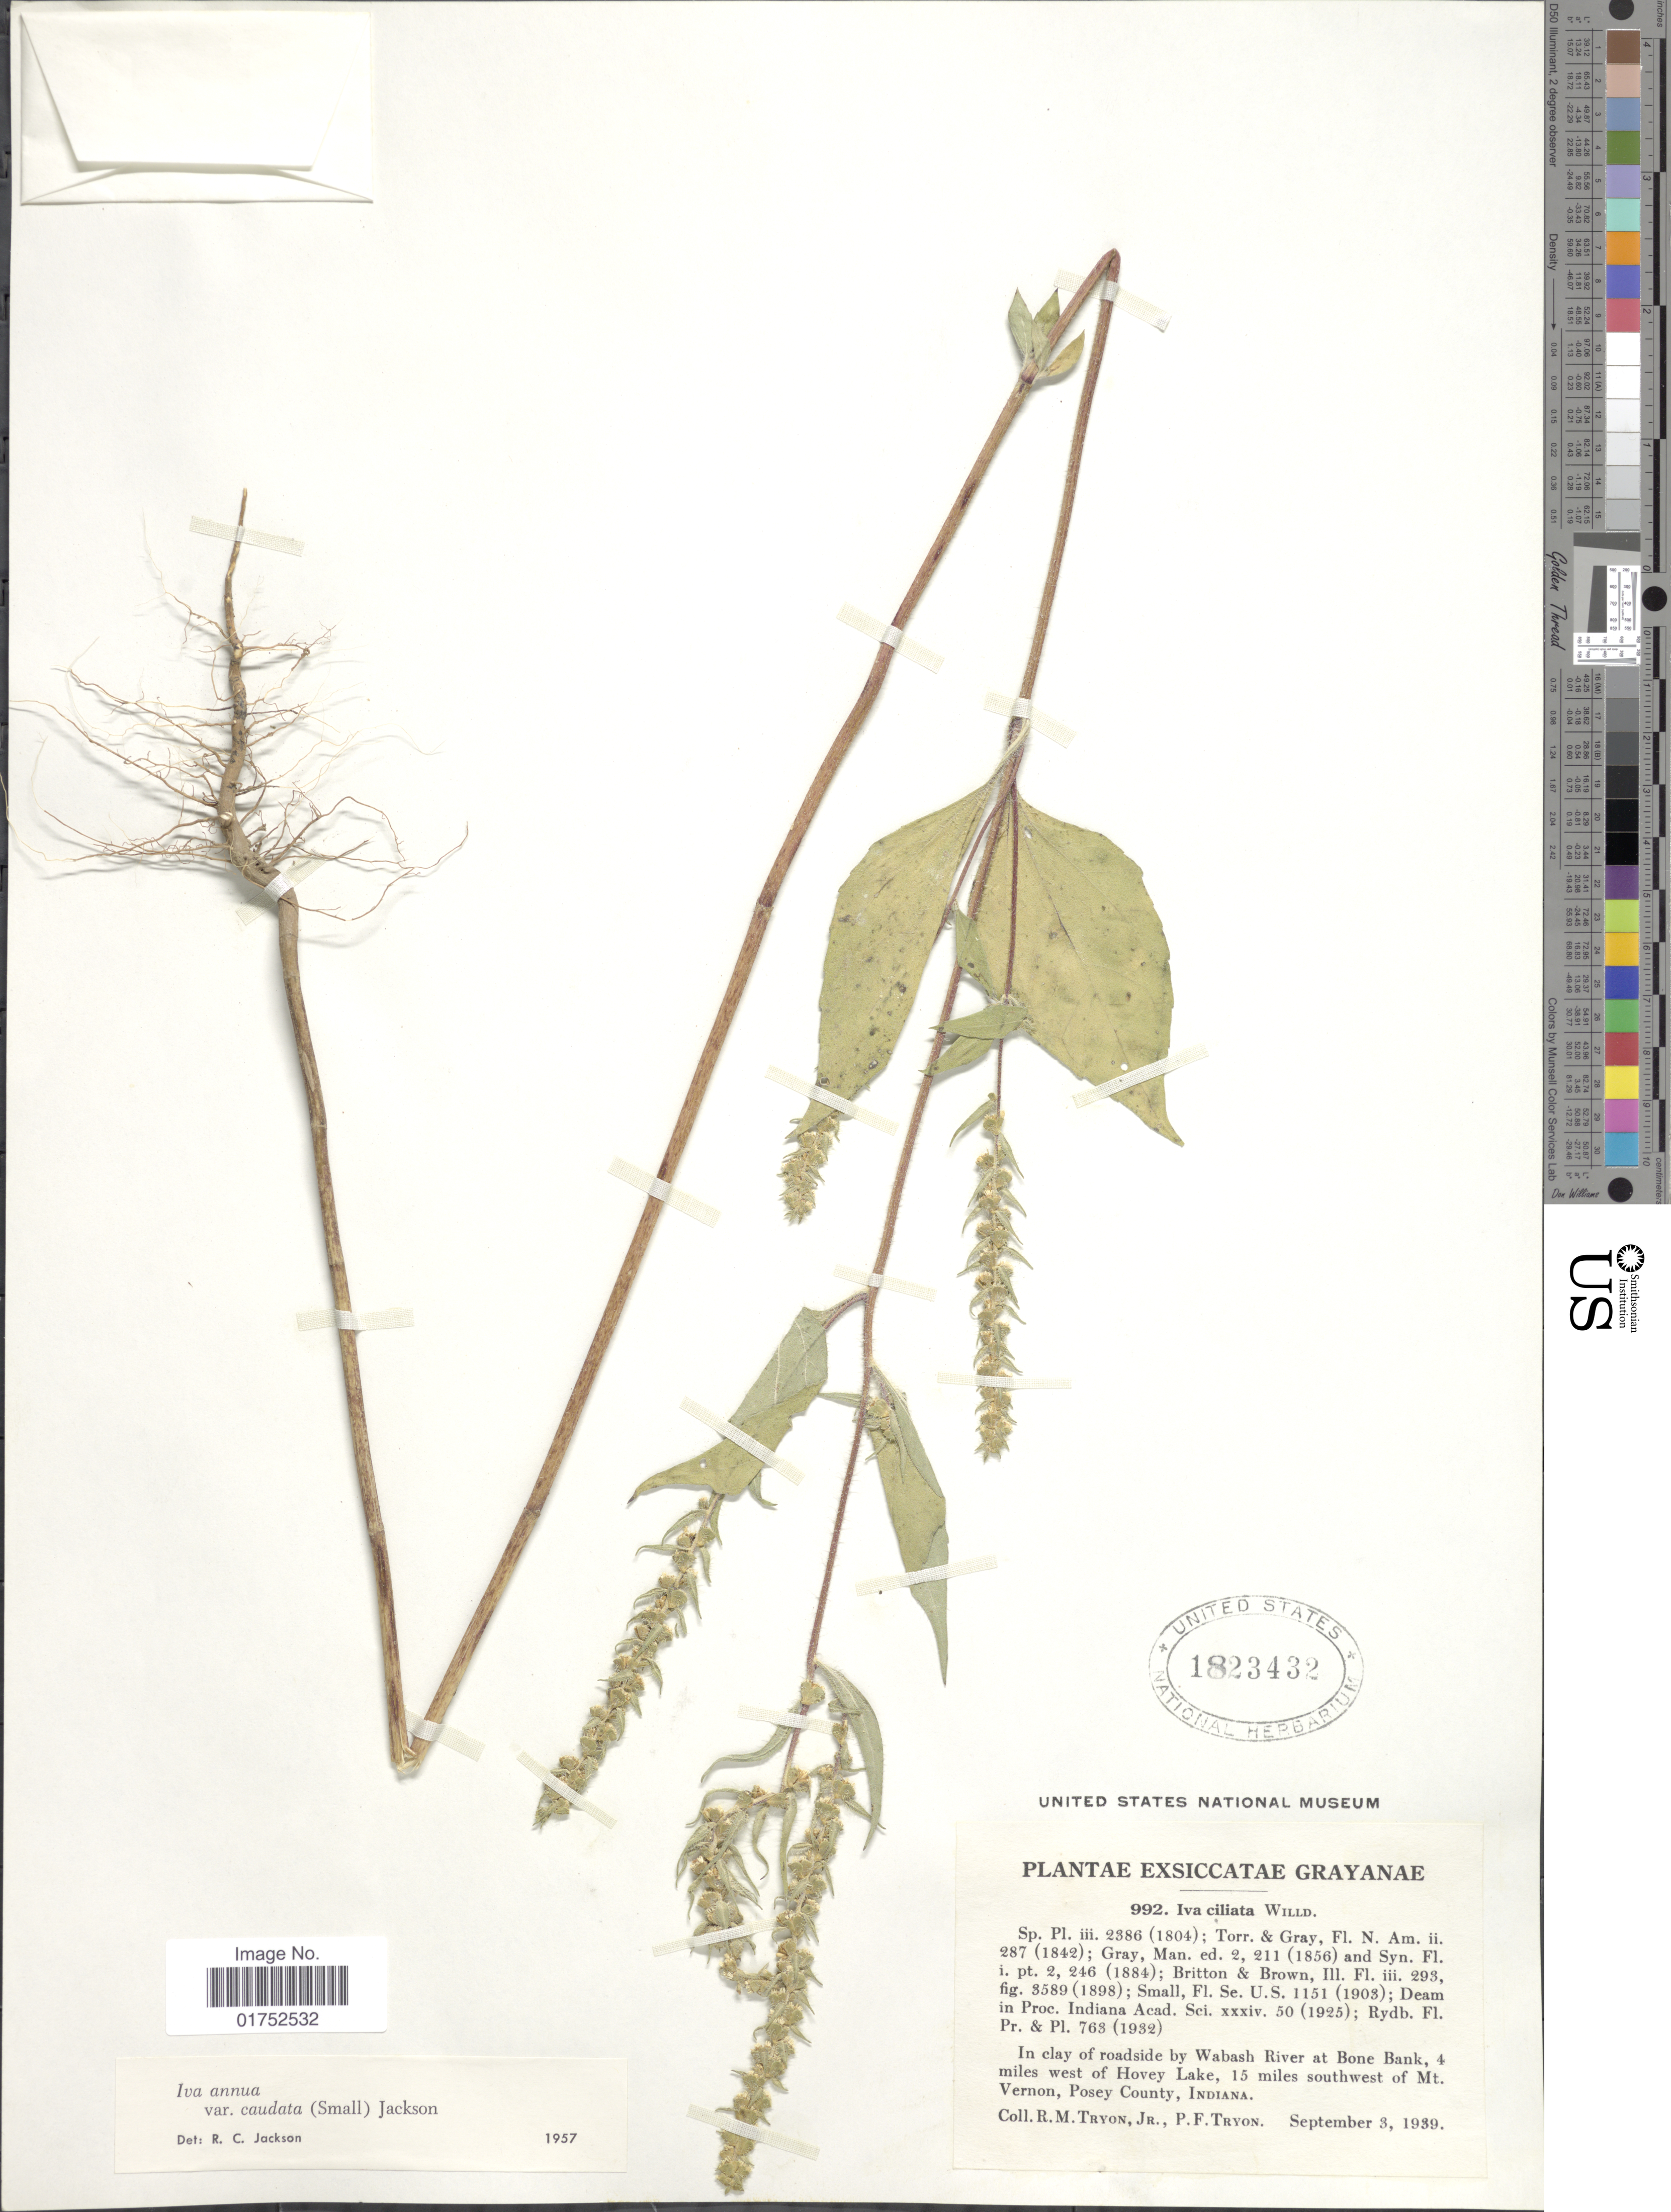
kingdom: Plantae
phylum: Tracheophyta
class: Magnoliopsida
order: Asterales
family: Asteraceae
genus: Iva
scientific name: Iva annua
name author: L.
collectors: R. M. Tryon & P. Tryon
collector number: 992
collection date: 1939-09-03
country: United States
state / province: Indiana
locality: Grayanae, Wabash River at Bone Bank, 4 miles west of Hovey Lake, 15 miles southwest of Mt. Vernon, Posey County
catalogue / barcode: US 1823432